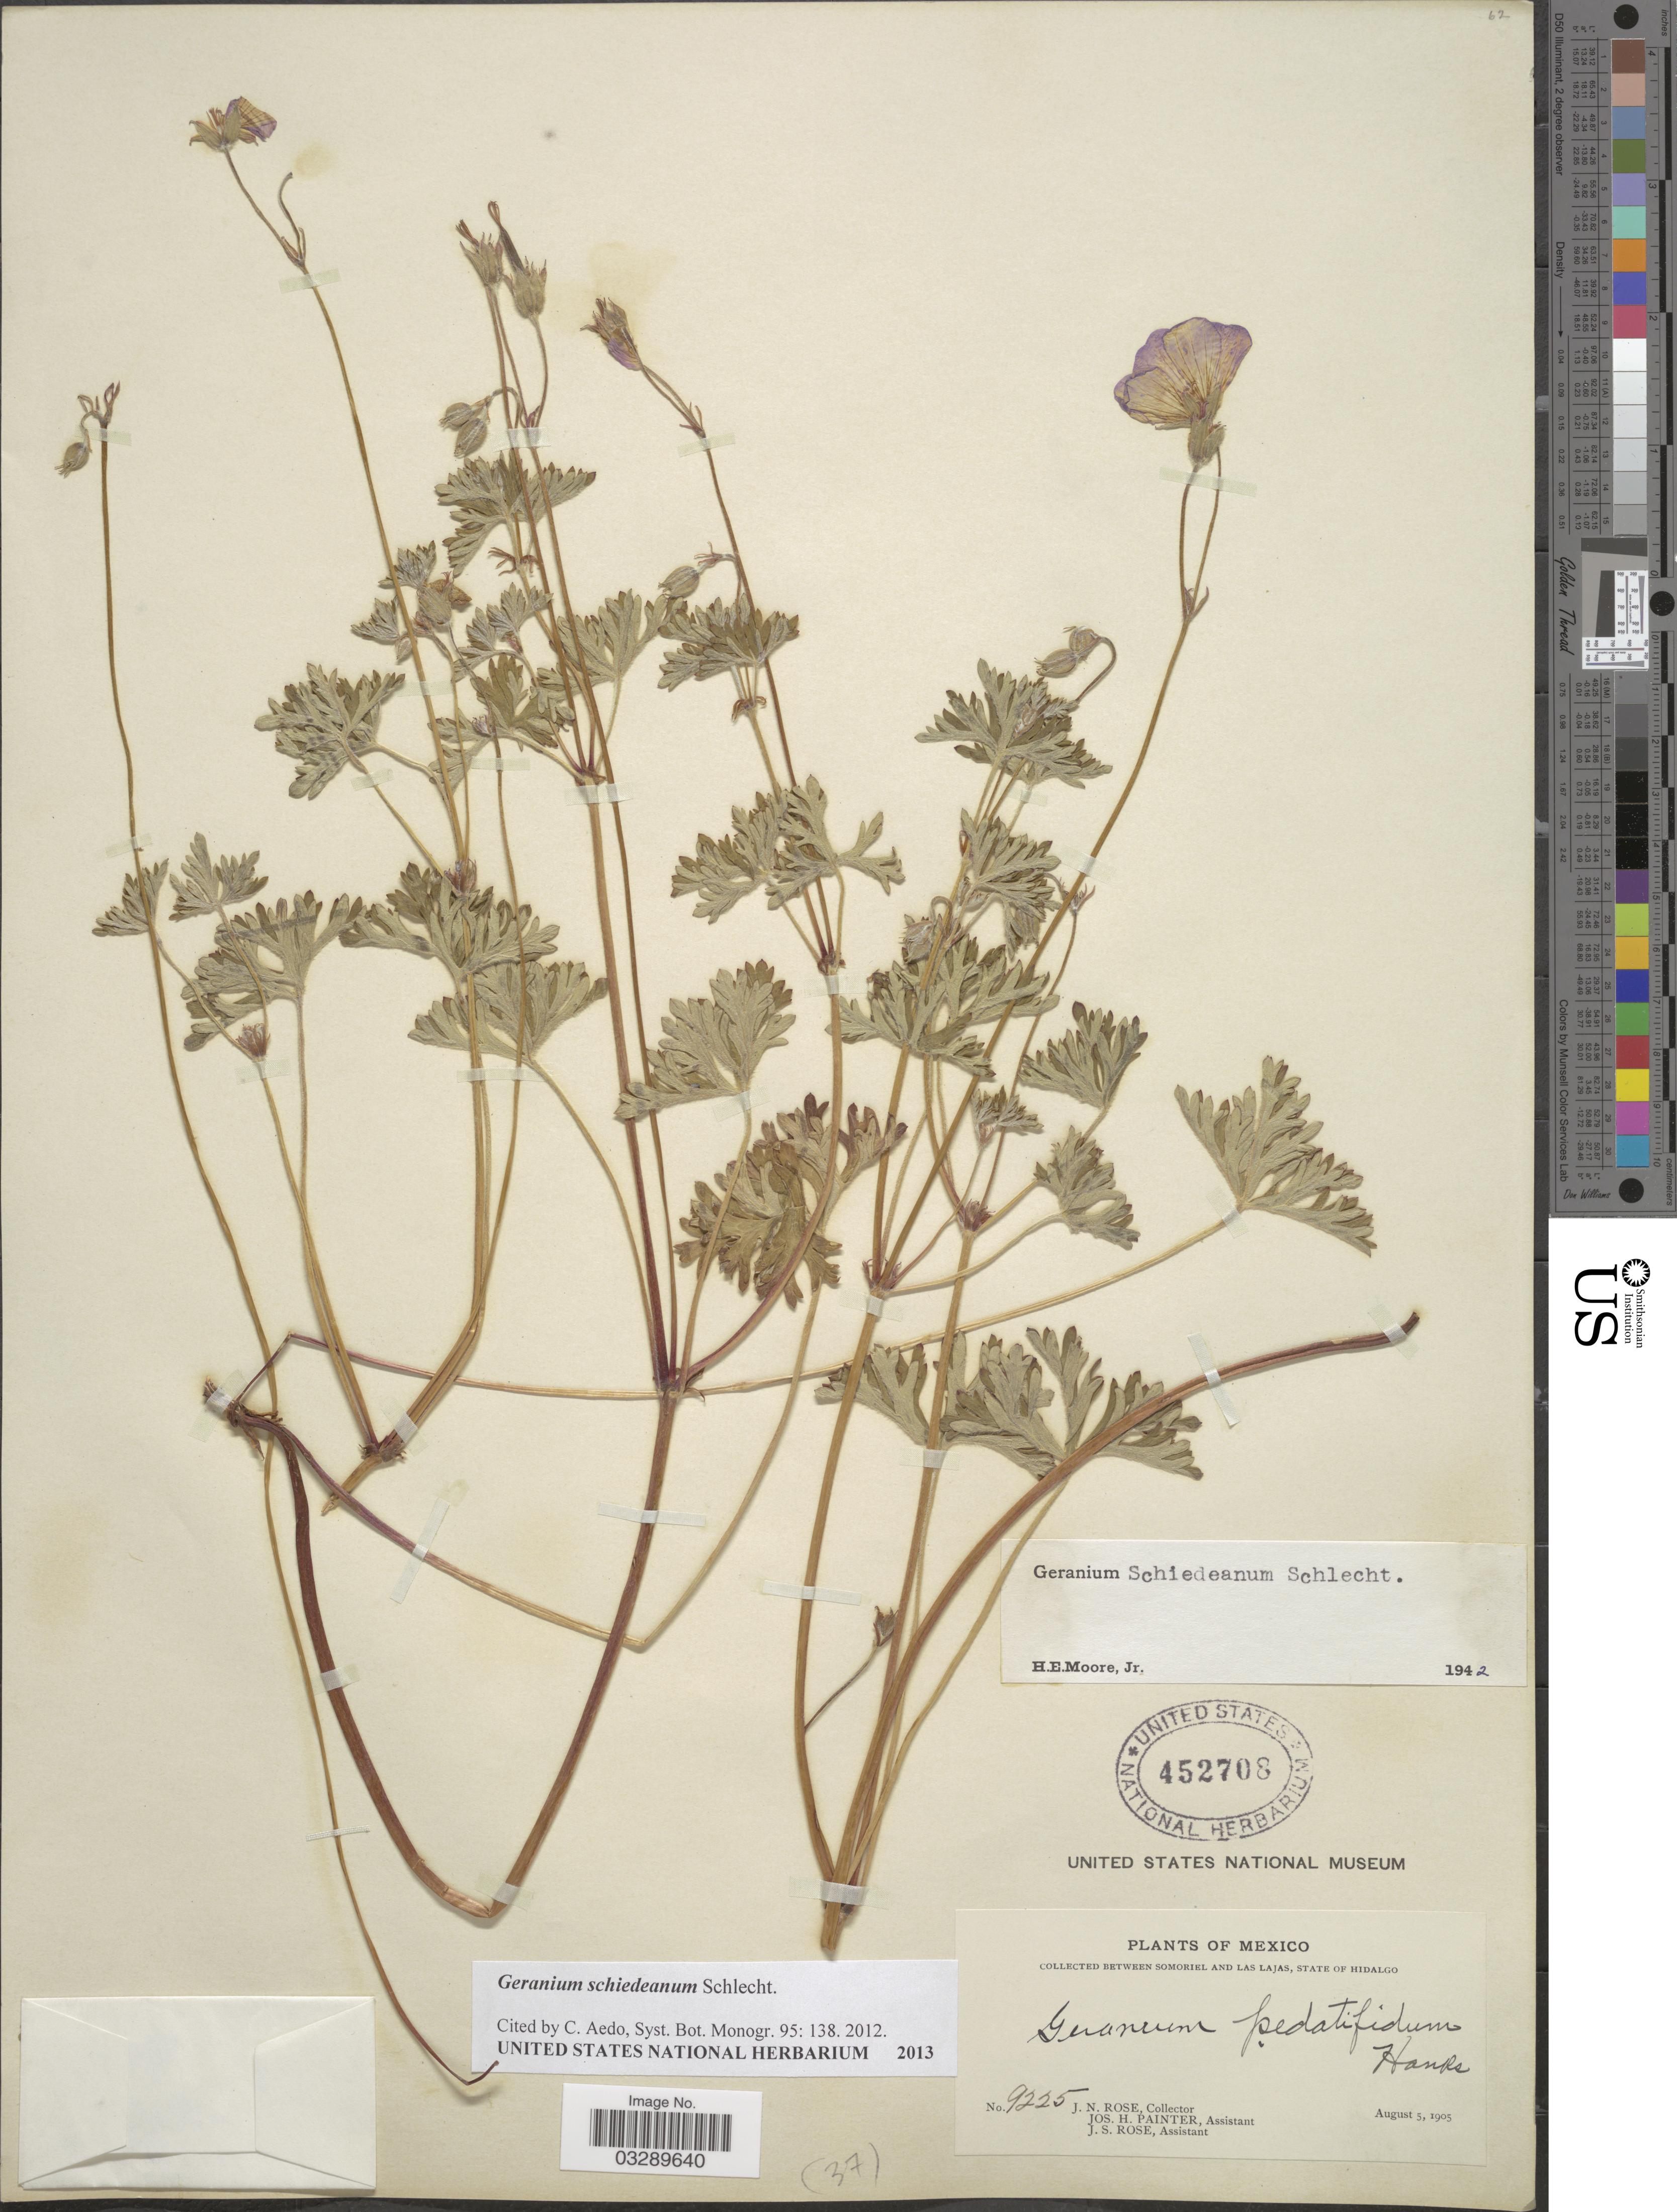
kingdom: Plantae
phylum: Tracheophyta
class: Magnoliopsida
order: Geraniales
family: Geraniaceae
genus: Geranium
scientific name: Geranium schiedeanum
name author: Schltdl.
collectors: J. N. Rose, J. H. Painter & J. S. Rose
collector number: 9225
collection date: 1905-08-05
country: Mexico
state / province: Hidalgo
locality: Between Somoriel and Las Lajas.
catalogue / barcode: US 452708